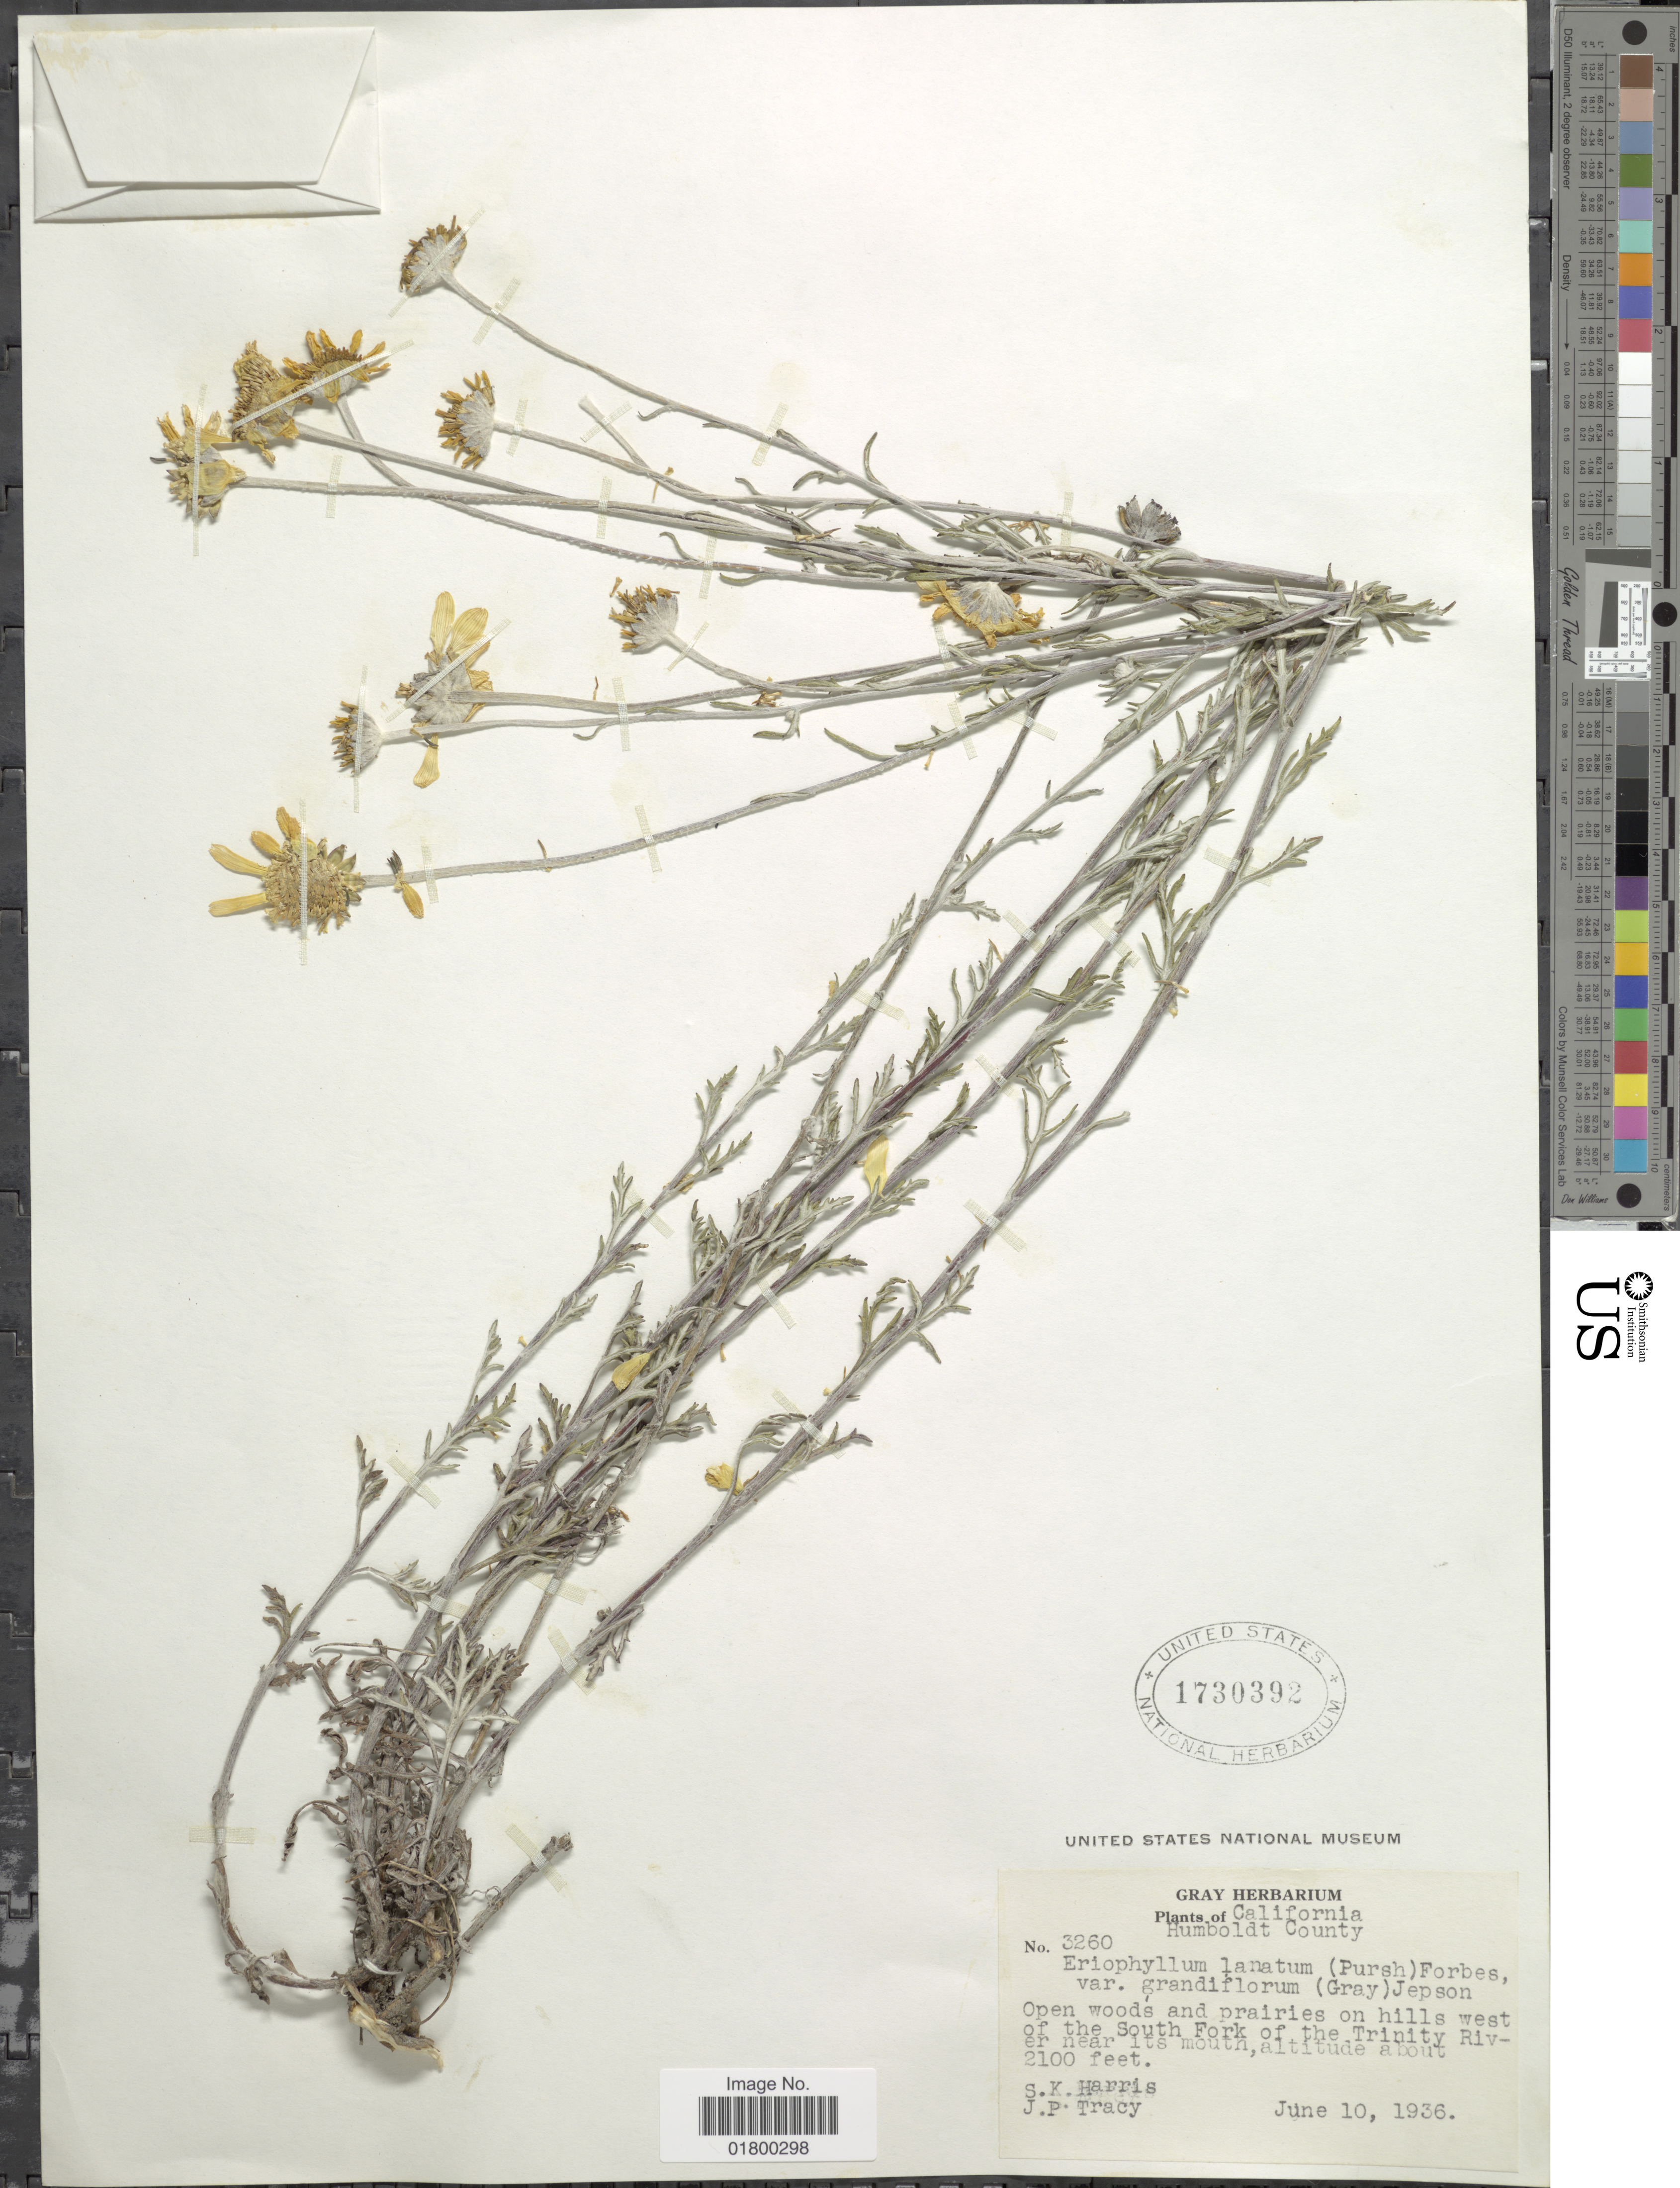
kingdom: Plantae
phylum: Tracheophyta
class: Magnoliopsida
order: Asterales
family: Asteraceae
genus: Eriophyllum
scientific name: Eriophyllum lanatum var. grandiflorum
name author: (A. Gray) Jeps.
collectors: S. K. Harris & J. Tracy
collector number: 3260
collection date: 1936-06-10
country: United States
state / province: California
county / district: Humboldt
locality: Humboldt County, Open woods and prairies on hills west of the South Fork of the Trinity River near its mouth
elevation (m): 640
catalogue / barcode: US 1730392